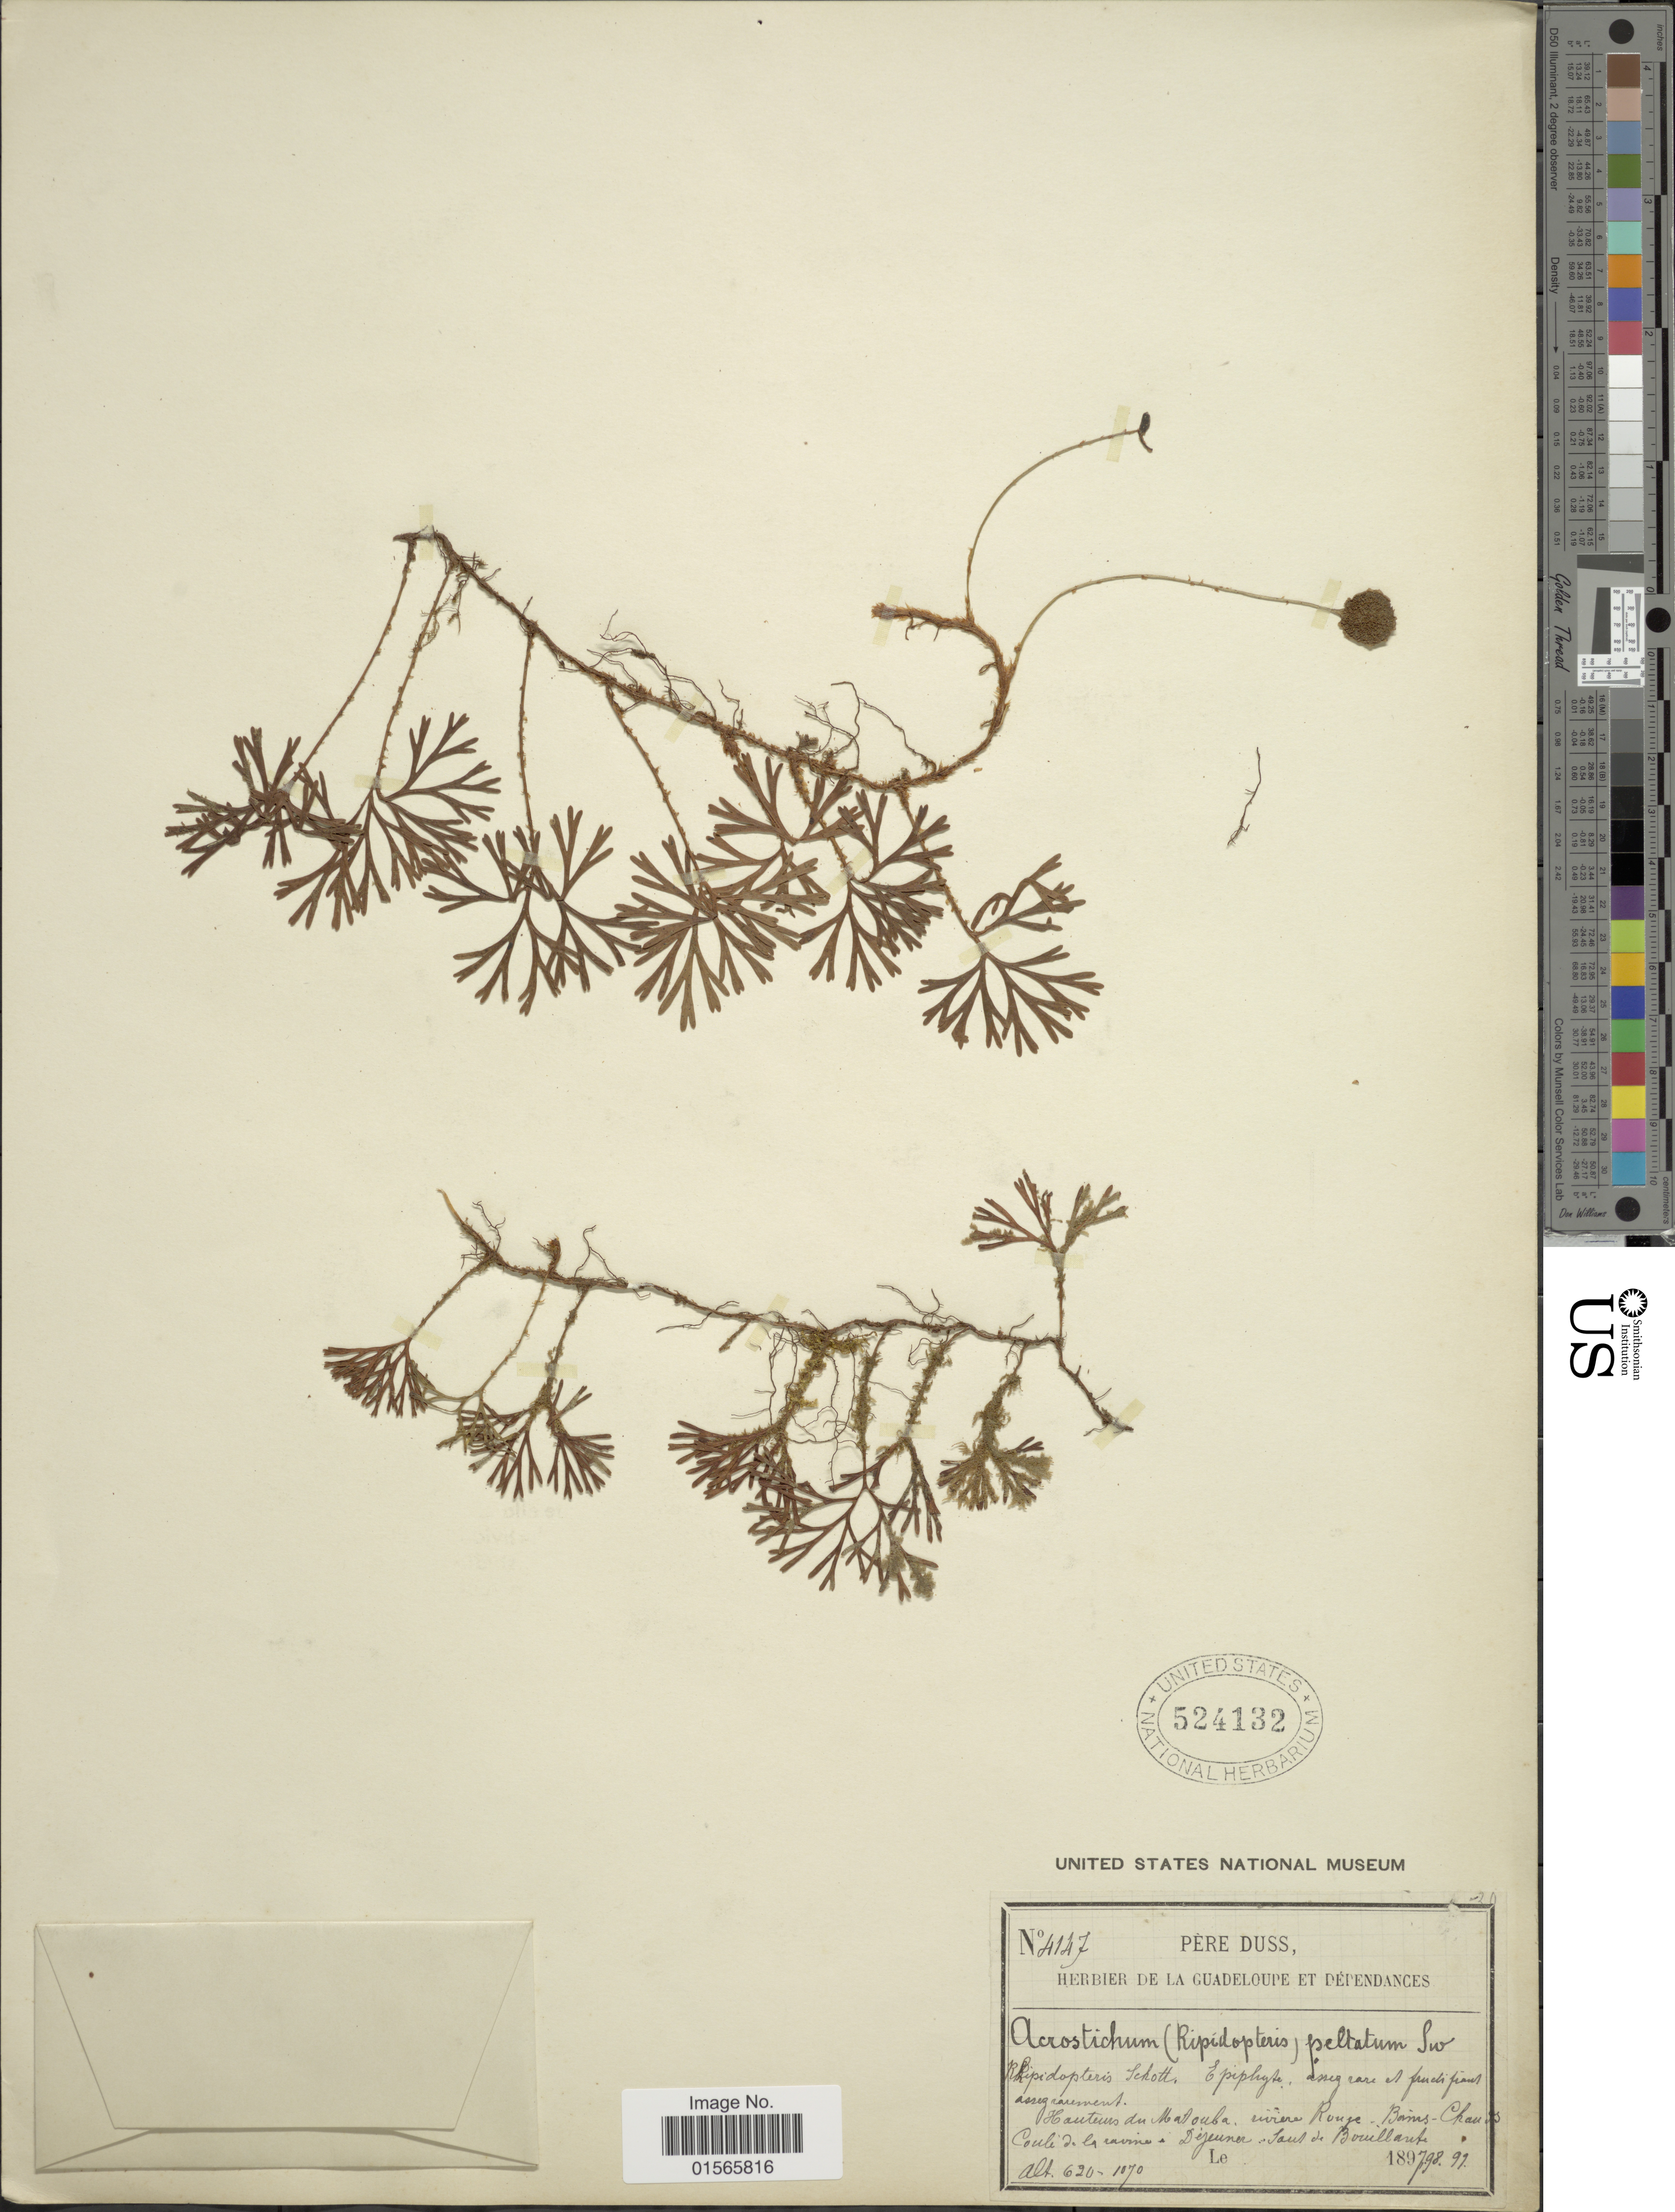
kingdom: Plantae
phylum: Tracheophyta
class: Polypodiopsida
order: Polypodiales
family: Dryopteridaceae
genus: Elaphoglossum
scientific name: Elaphoglossum peltatum f. peltatum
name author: (Sw.) Urb.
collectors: Père Duss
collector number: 4147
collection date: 1897/1899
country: Guadeloupe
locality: Hauteurs du Matouba Rivière Rouge - Bains-Chauds Coule de la ravine - Déjeuner- Saut de Bouillante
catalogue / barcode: US 524132